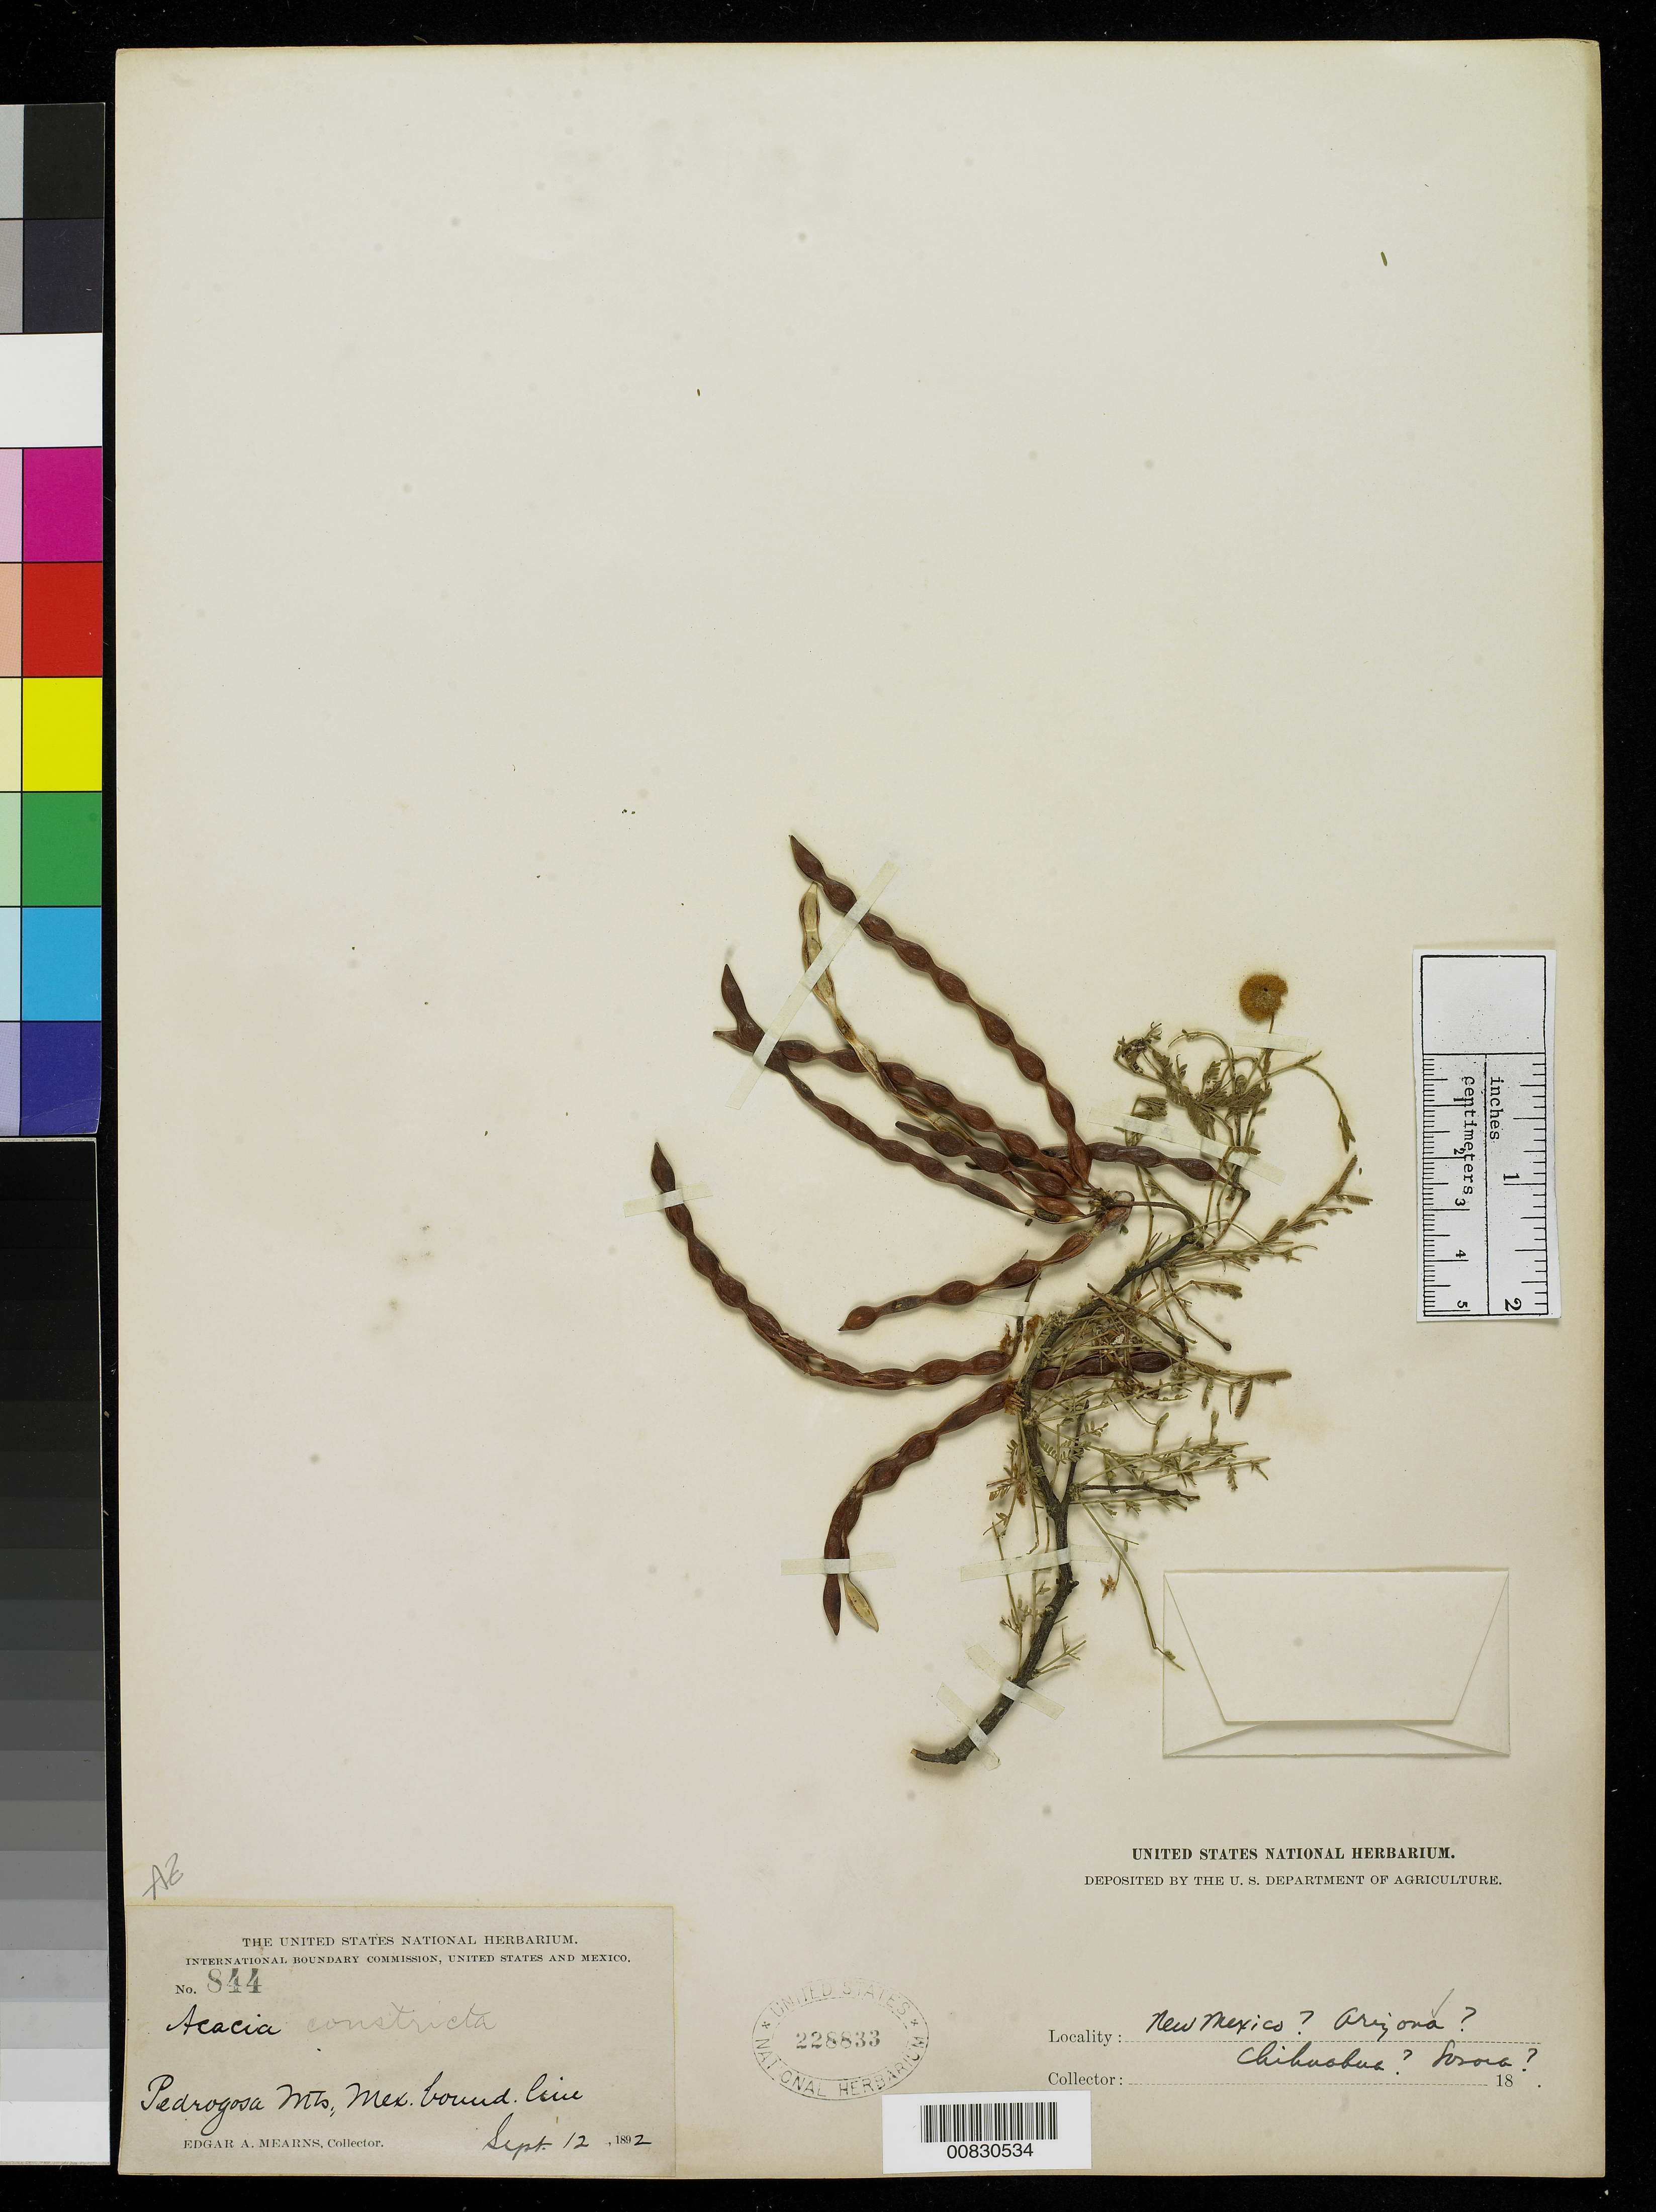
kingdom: Plantae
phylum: Tracheophyta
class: Magnoliopsida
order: Fabales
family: Fabaceae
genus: Vachellia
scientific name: Vachellia constricta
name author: (Benth.) Seigler & Ebinger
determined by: Strong, M. T., (US), Smithsonian Institution - National Museum of Natural History (UNITED STATES)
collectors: E. A. Mearns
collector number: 844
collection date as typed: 12 Sep 1892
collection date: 1892-09-12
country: United States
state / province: Arizona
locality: Pedregoza Mts., Mexican Boundary Line.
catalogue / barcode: US 228833